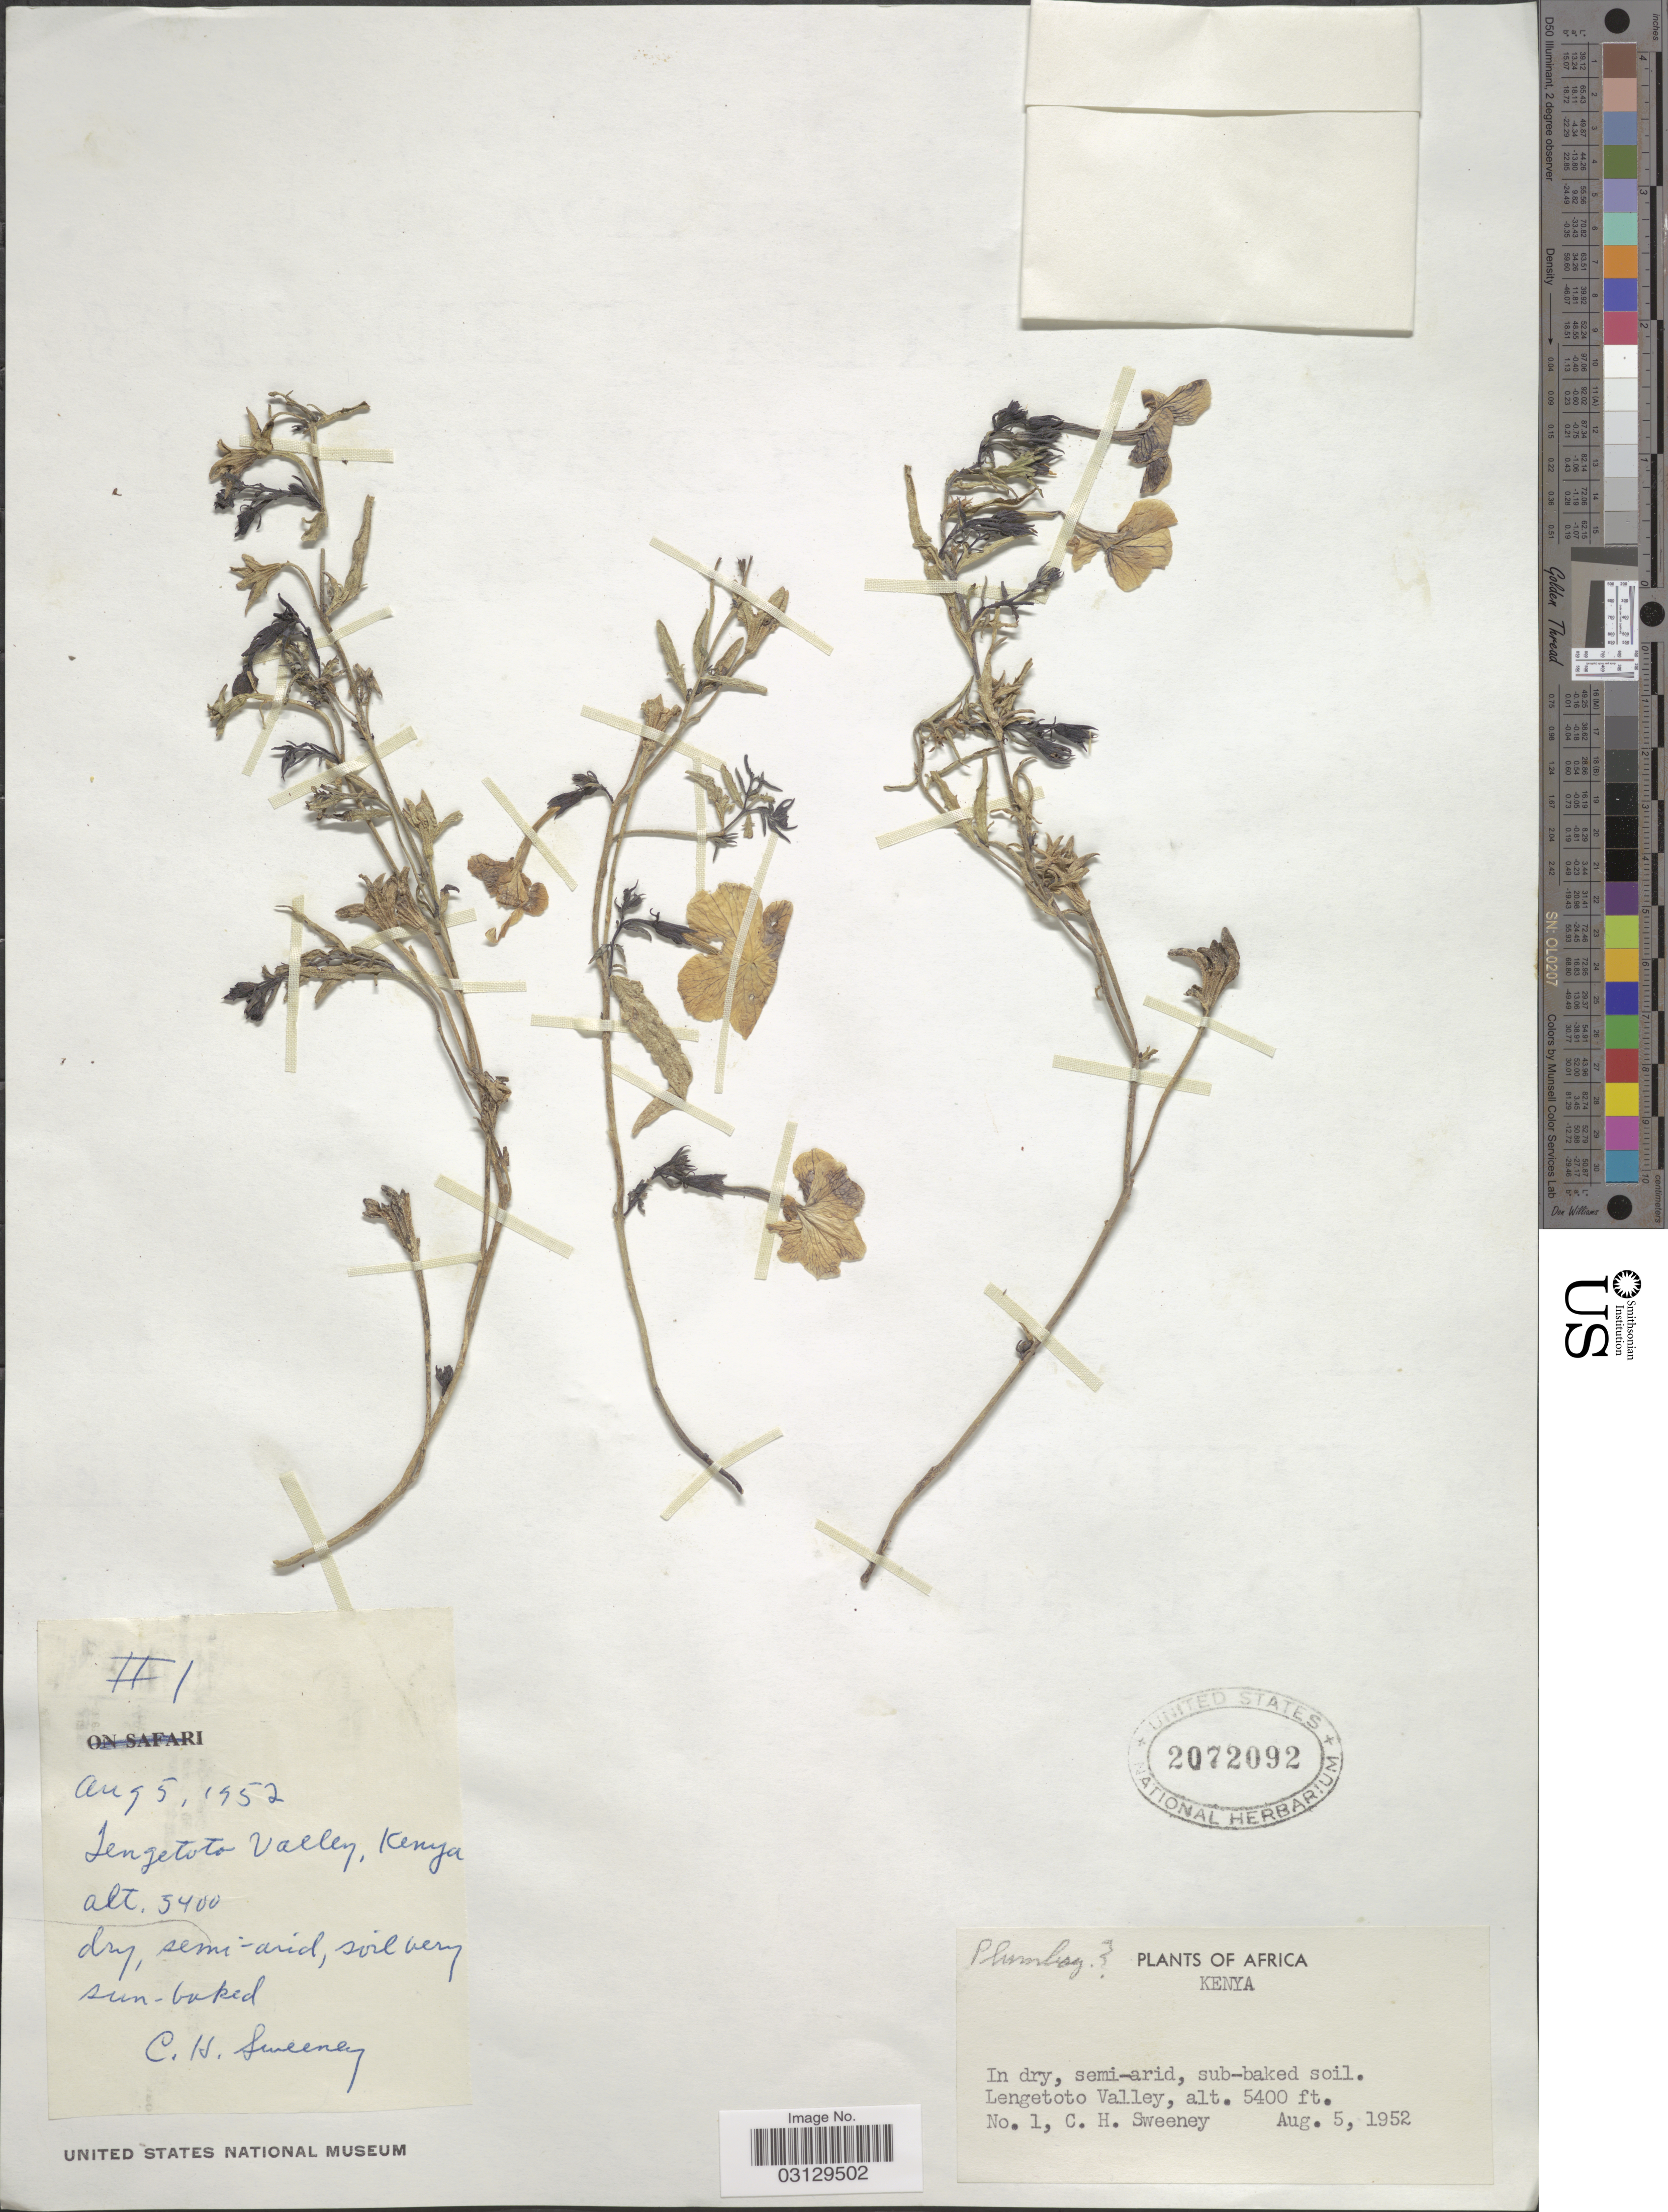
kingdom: Plantae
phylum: Tracheophyta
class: Magnoliopsida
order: Caryophyllales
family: Plumbaginaceae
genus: Plumbago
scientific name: Plumbago sp.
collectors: C. Sweeney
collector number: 1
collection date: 1952-08-05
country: Kenya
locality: Lengetoto Valley.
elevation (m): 1646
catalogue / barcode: US 2072092